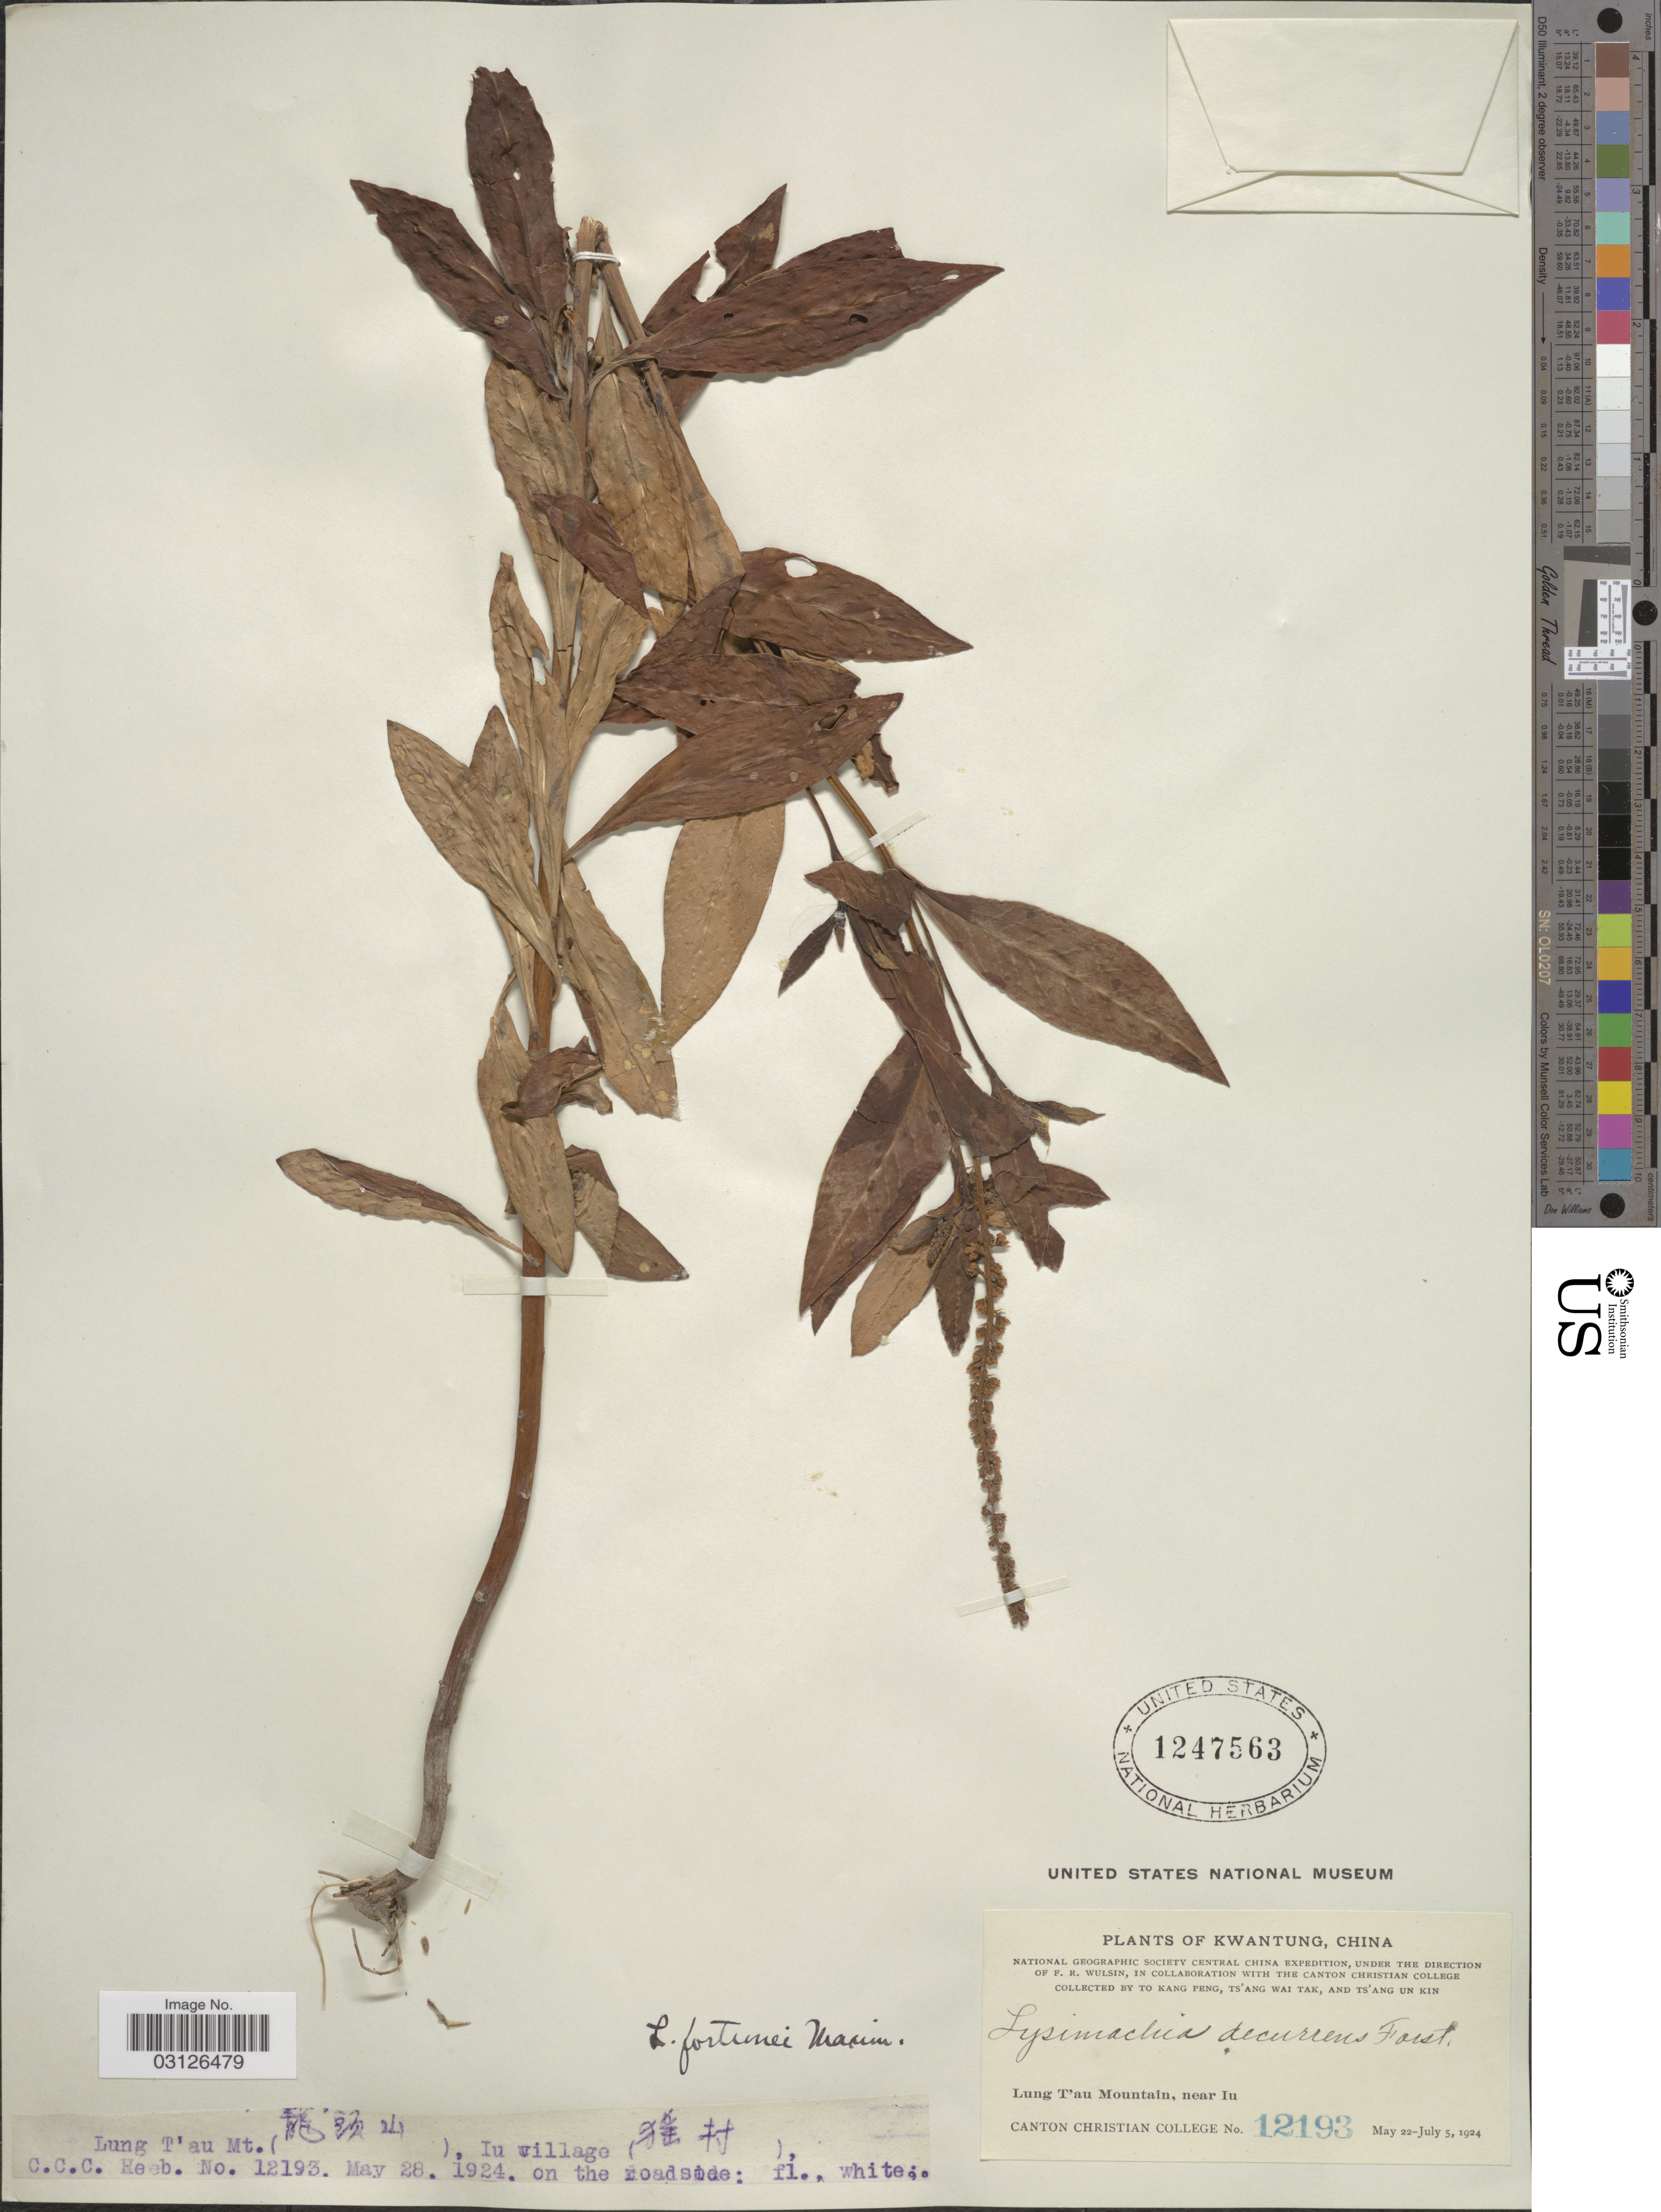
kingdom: Plantae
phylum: Tracheophyta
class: Magnoliopsida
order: Ericales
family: Primulaceae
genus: Lysimachia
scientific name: Lysimachia fortunei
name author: Maxim.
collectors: T. K. Peng, W. T. Tsang & Ts' Ang Un Kin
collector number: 12193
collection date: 1924-05-28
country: China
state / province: Guangdong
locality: Kwangtung. Lung T'au Mt. Near Iu village.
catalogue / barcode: US 1247563